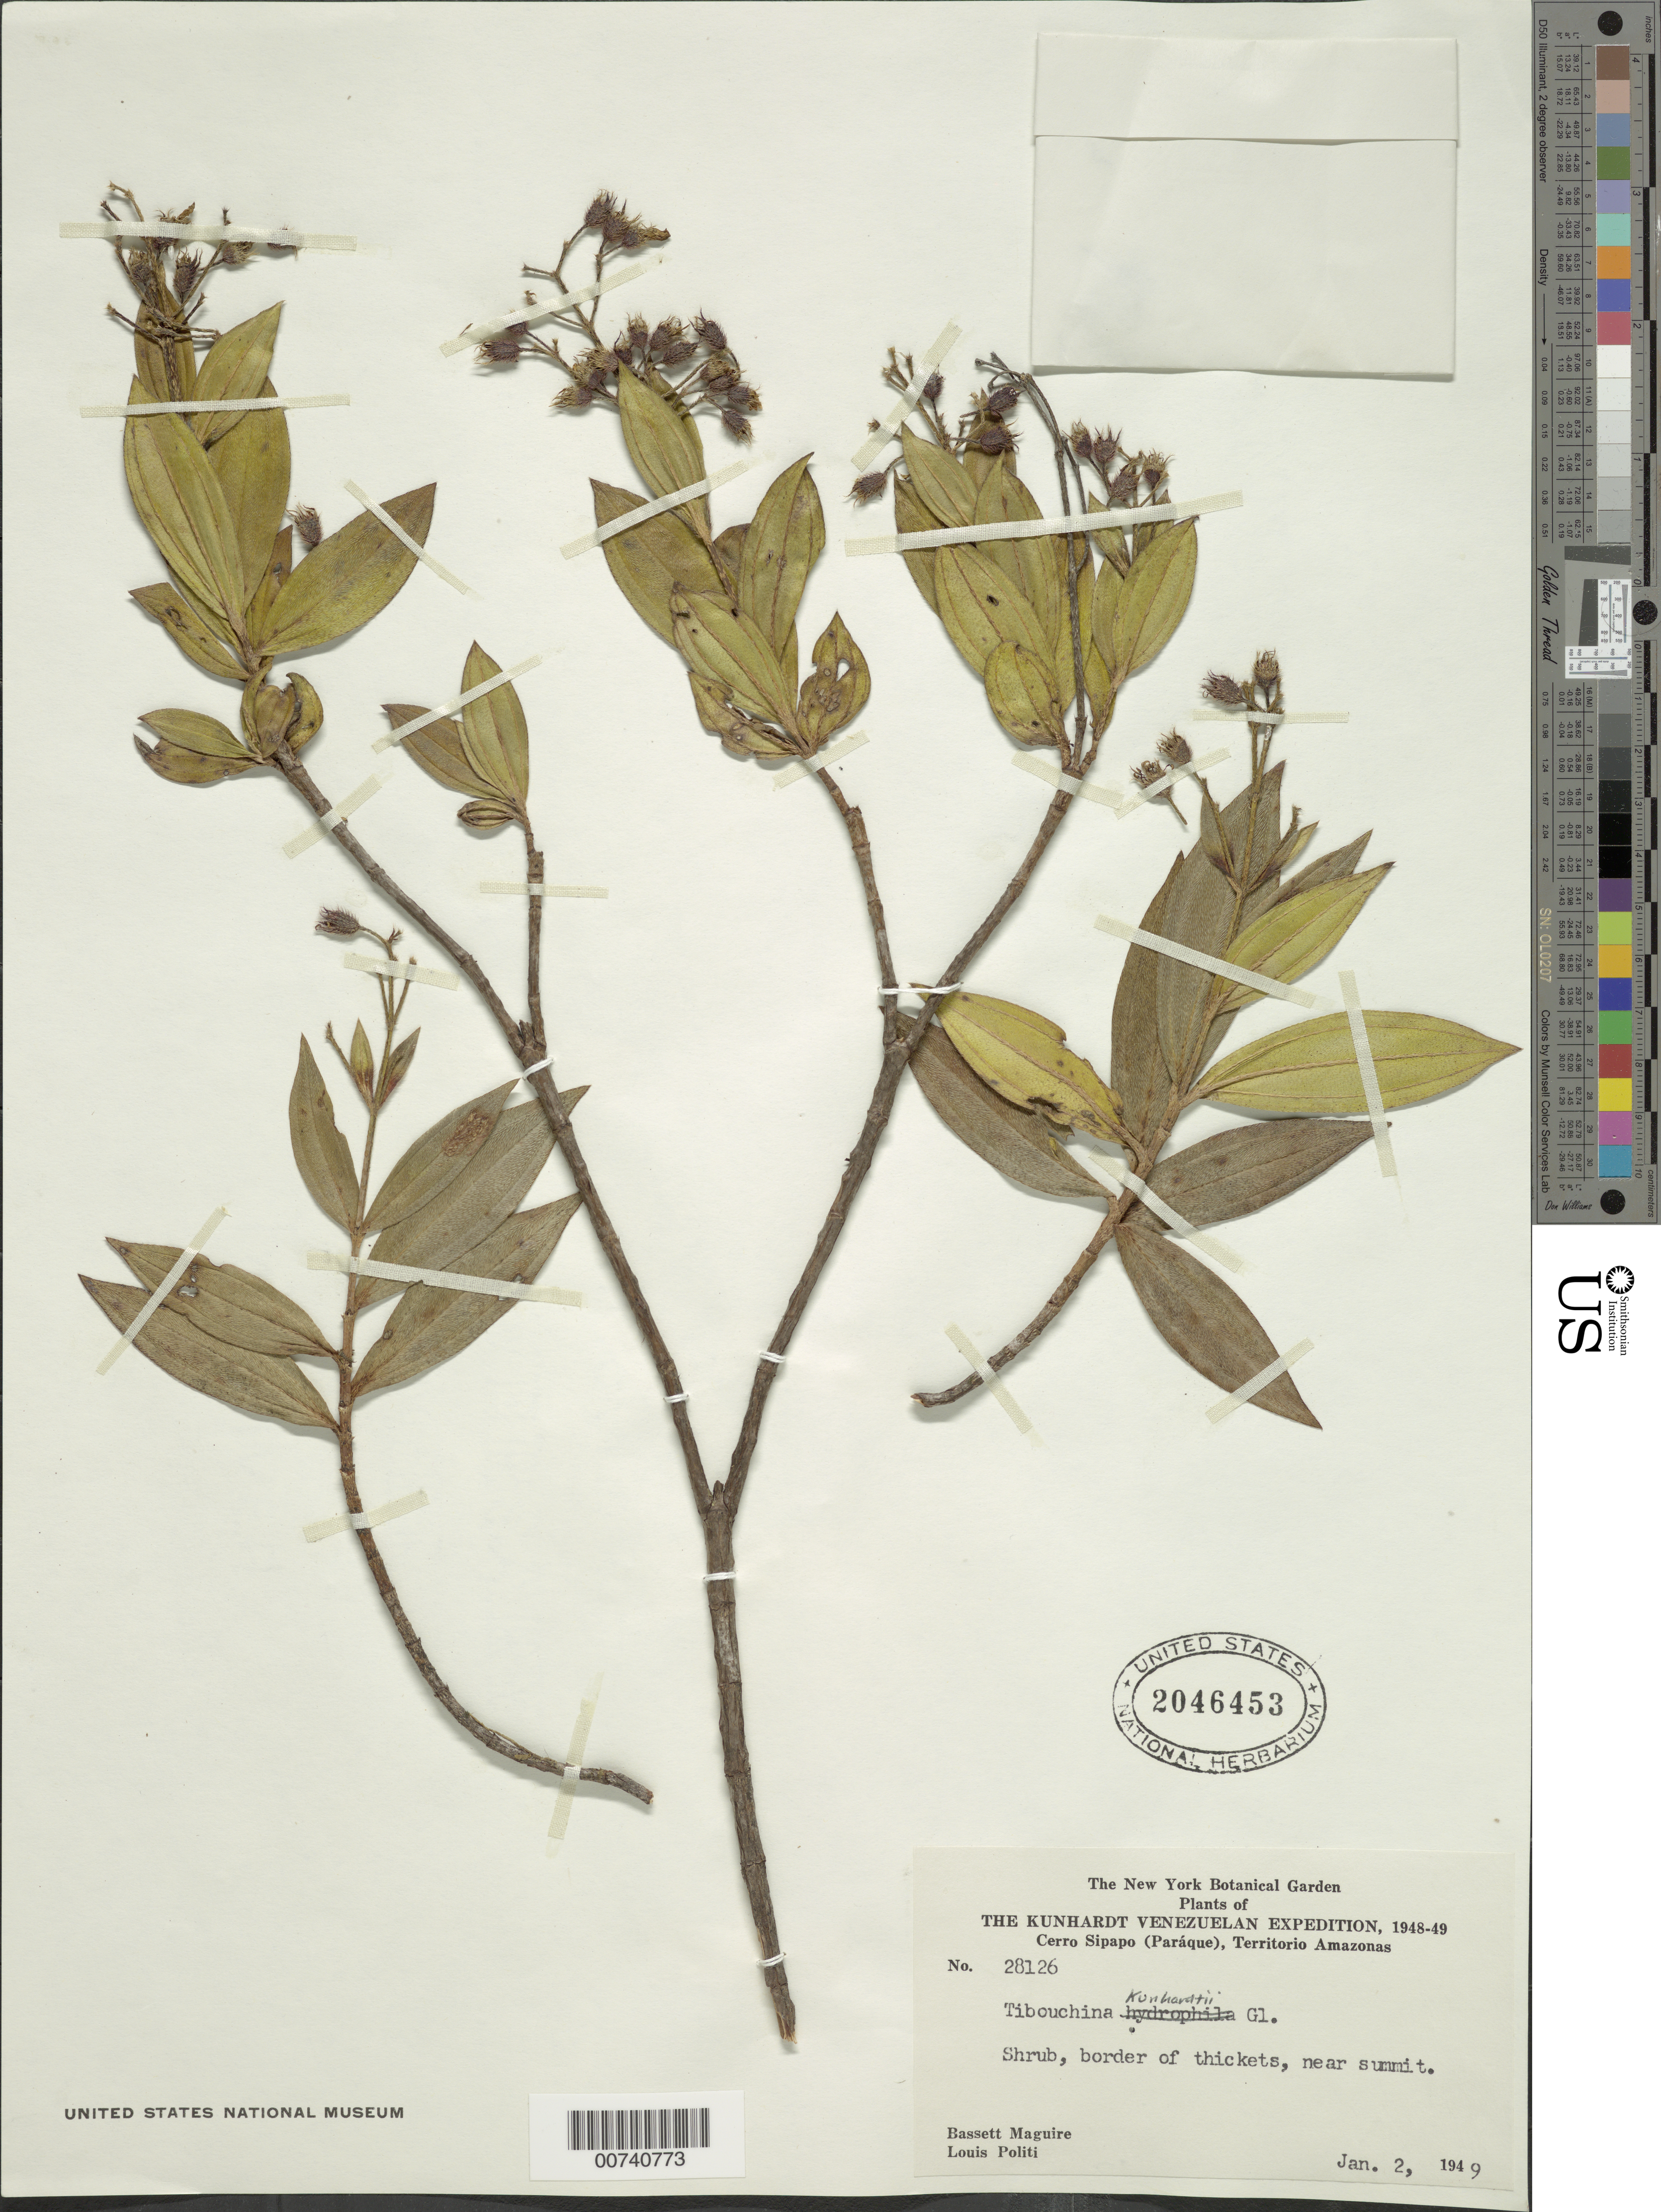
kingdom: Plantae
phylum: Tracheophyta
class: Magnoliopsida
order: Myrtales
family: Melastomataceae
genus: Chaetogastra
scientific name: Chaetogastra kunhardtii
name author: (Gleason) P.J.F. Guim. & Michelang.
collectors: B. Maguire & L. Politi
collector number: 28126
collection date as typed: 2-Jan-49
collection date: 1949-01-02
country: Venezuela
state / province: Amazonas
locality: Cerro Sipapo (Paráque), near summit of West Mountain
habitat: Border of thickets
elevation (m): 1800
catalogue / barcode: US 2046453